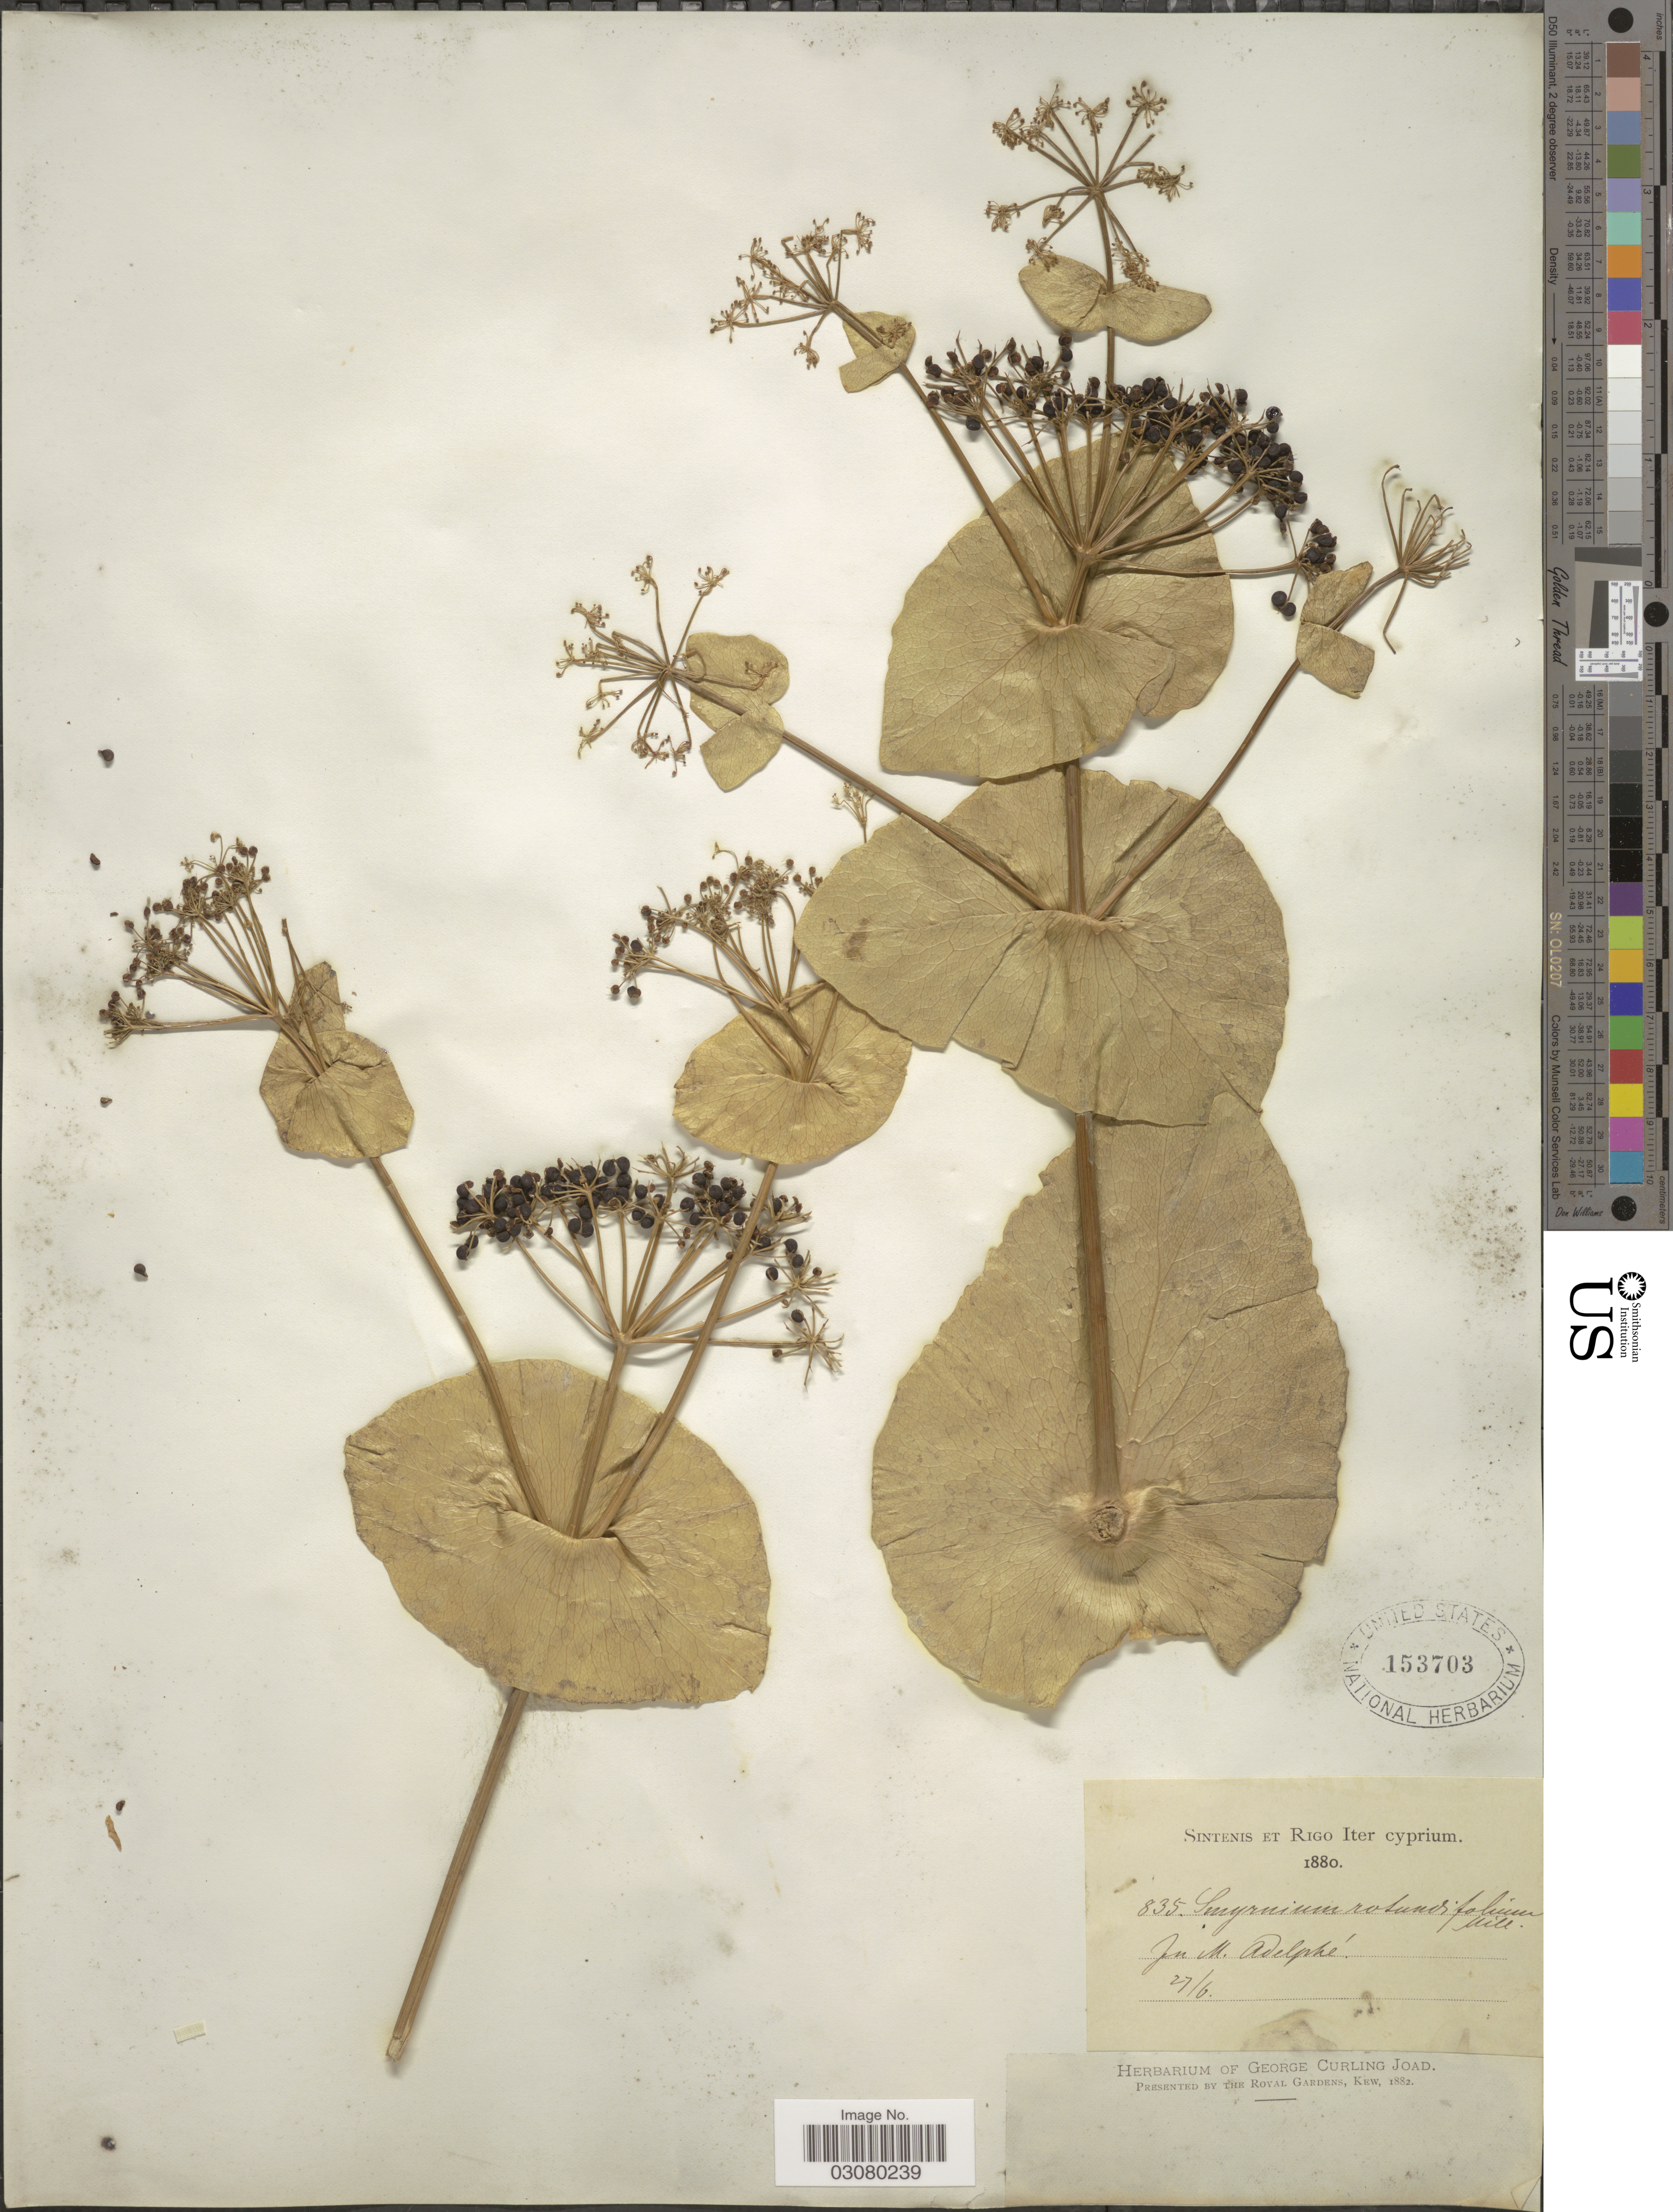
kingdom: Plantae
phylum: Tracheophyta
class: Magnoliopsida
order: Apiales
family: Apiaceae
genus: Smyrnium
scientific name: Smyrnium rotundifolium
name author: Mill.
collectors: -. Sintenis & -- Rigo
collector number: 835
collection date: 1880-06-27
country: Cyprus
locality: Cypricum. In M. Adelphé.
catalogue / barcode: US 153703